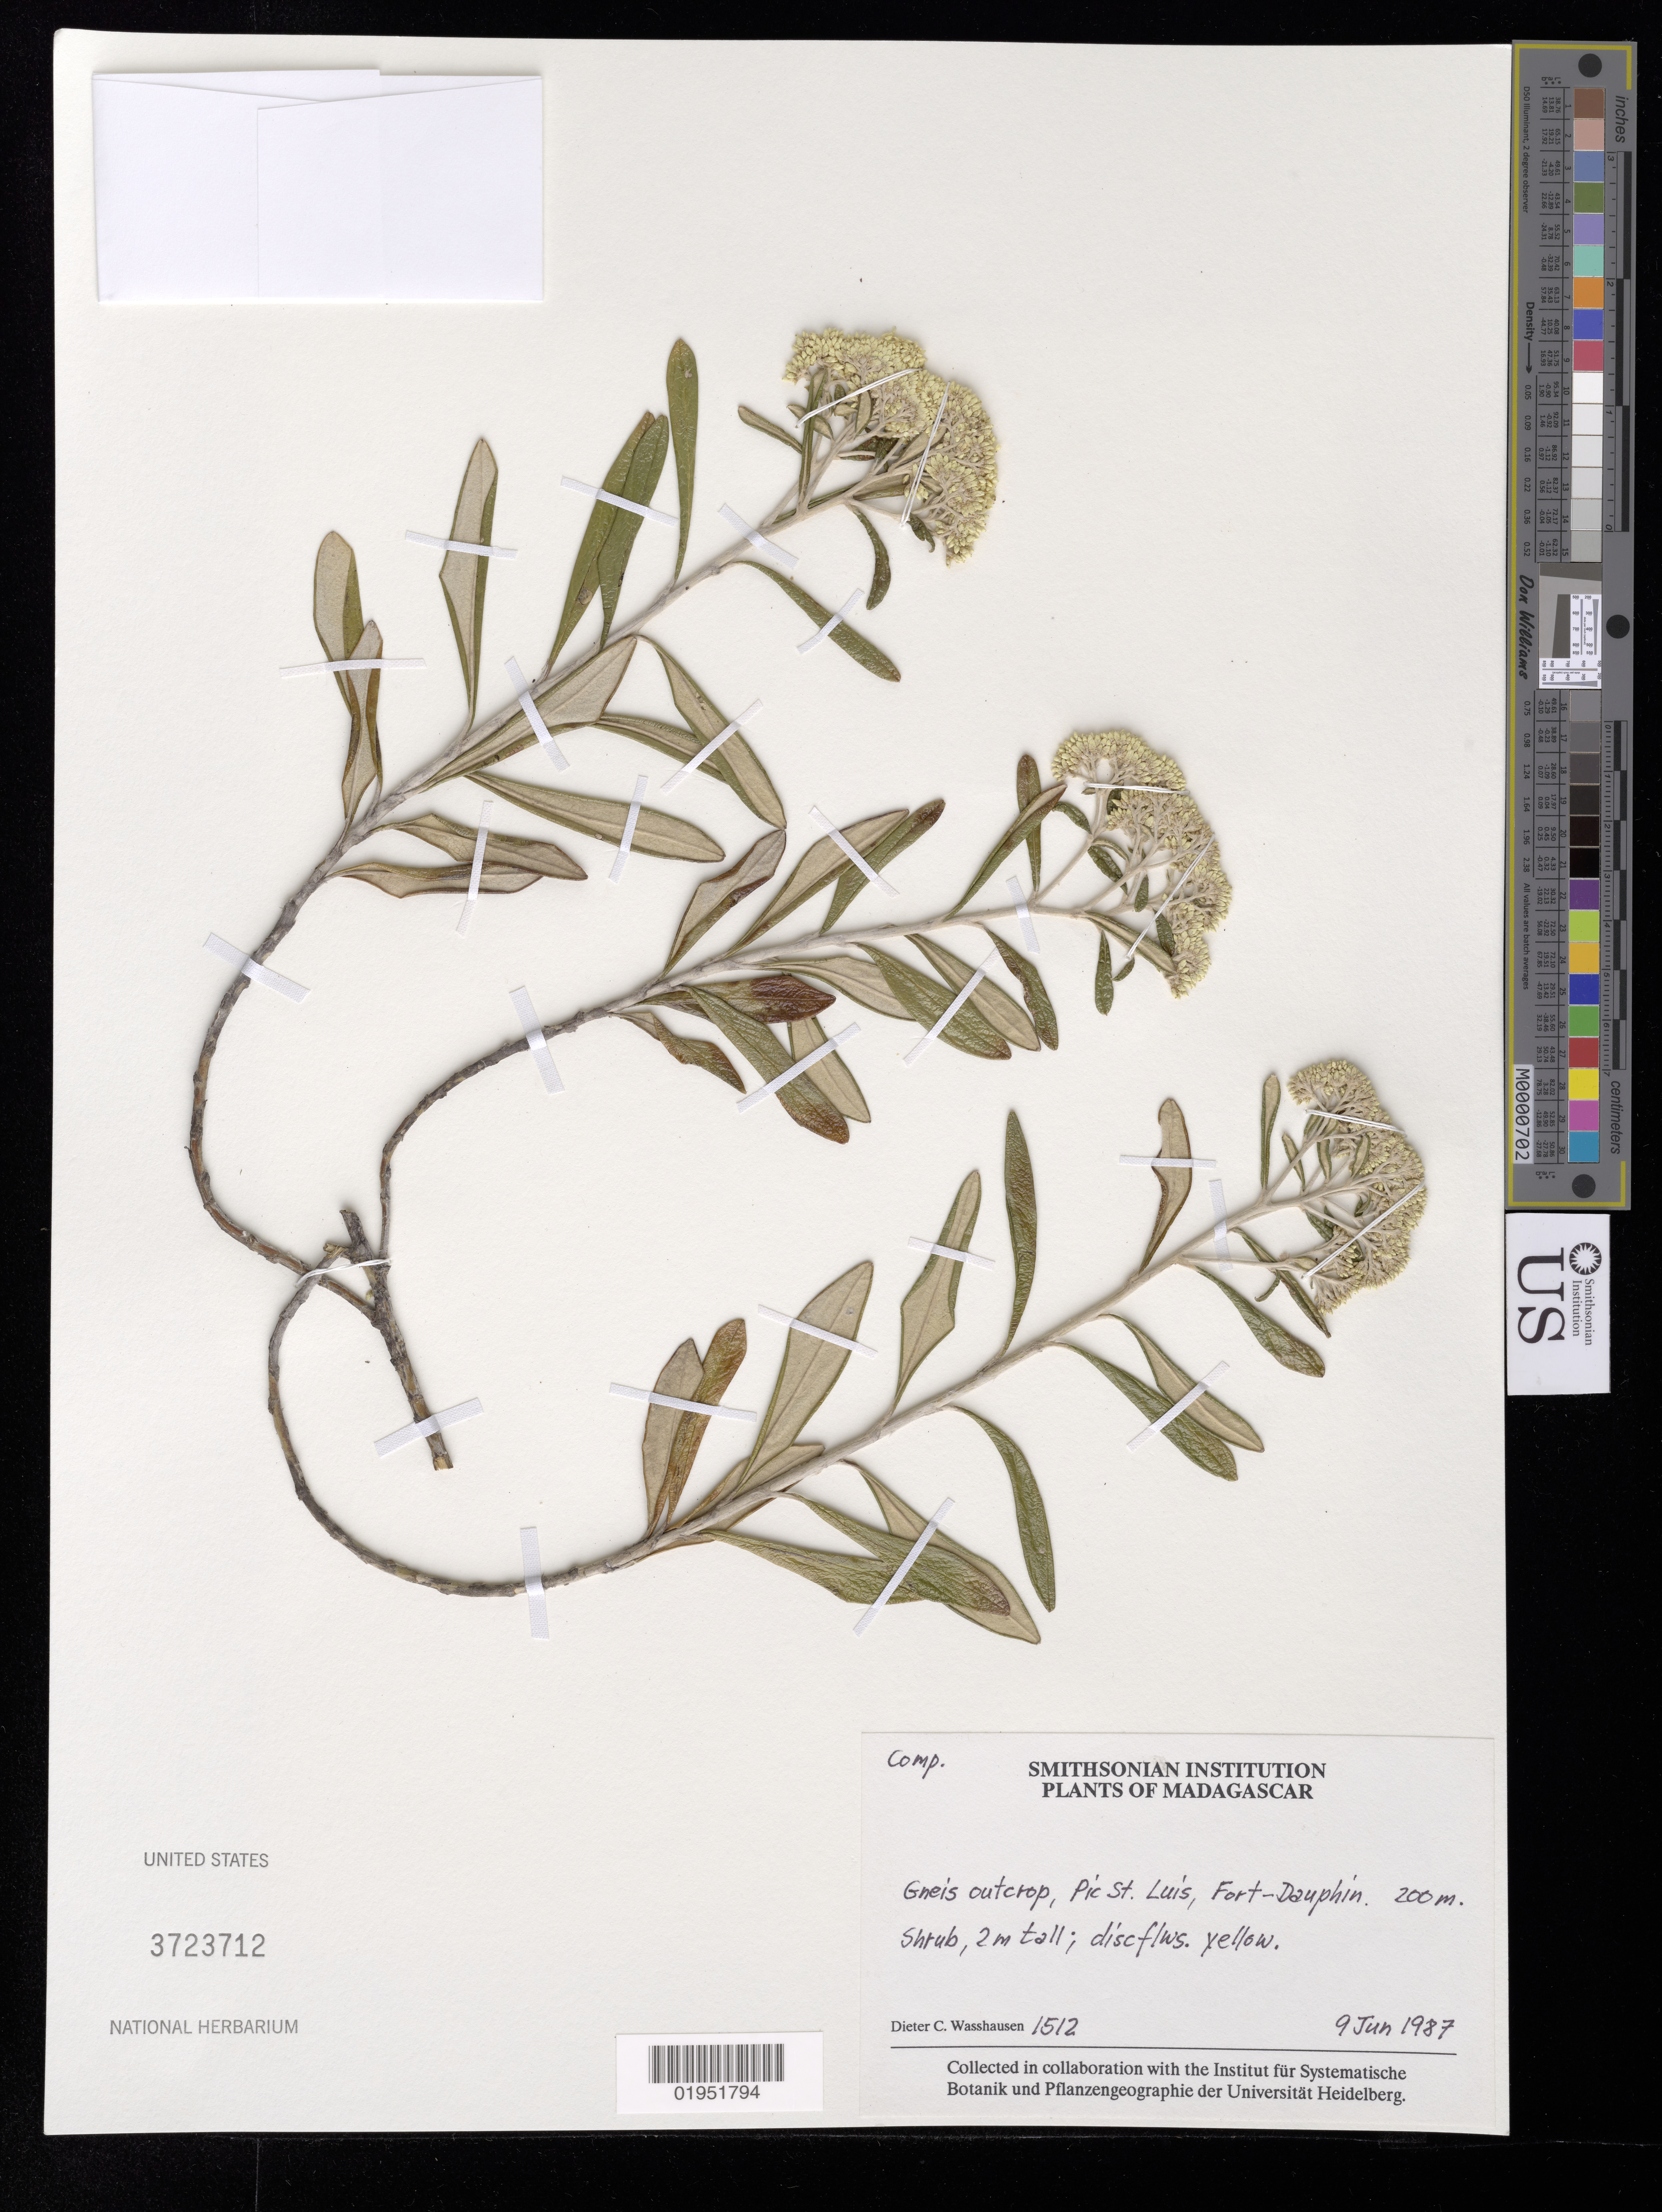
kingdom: Plantae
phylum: Tracheophyta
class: Magnoliopsida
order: Asterales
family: Asteraceae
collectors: D. C. Wasshausen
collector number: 1512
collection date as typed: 9 Jun 1987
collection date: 1987-06-09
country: Madagascar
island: Madagascar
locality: Pic St. Luis, Fort Dauphin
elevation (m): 200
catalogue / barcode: US 3723712